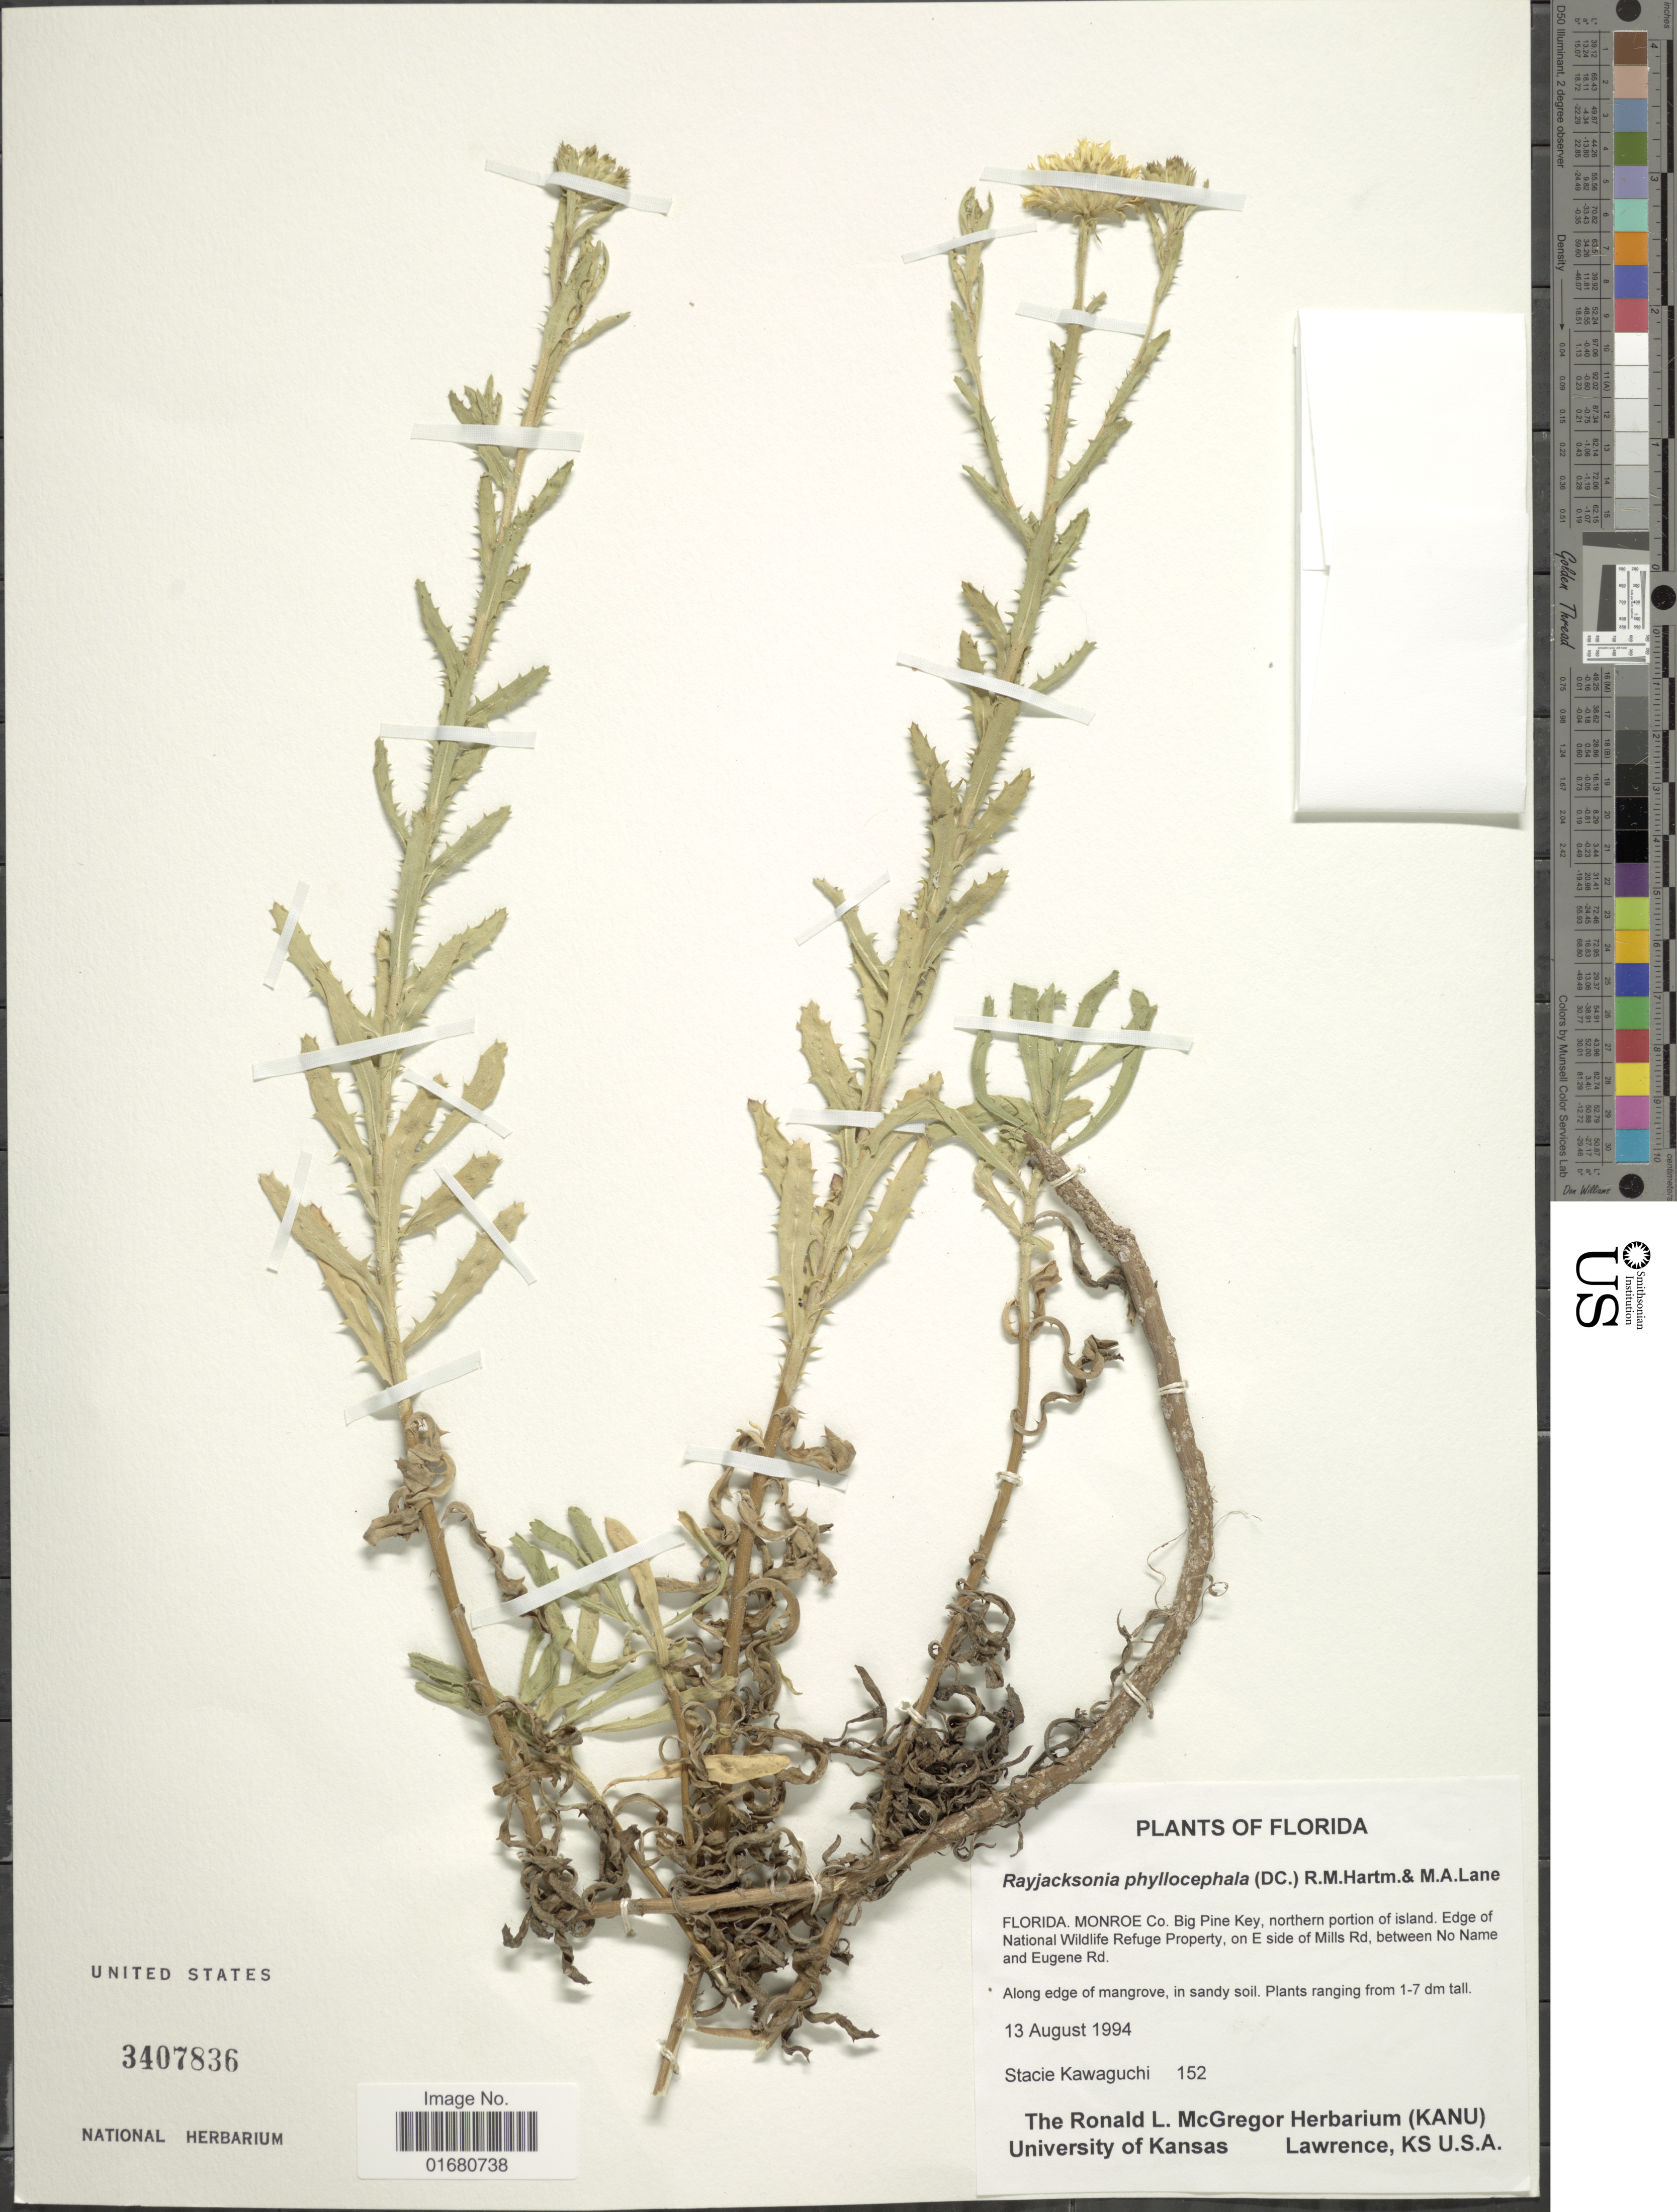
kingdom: Plantae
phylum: Tracheophyta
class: Magnoliopsida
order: Asterales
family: Asteraceae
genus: Rayjacksonia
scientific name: Rayjacksonia phyllocephala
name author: (DC.) R.L. Hartm. & M.A. Lane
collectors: S. Kawaguchi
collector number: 152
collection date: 1994-08-13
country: United States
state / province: Florida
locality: Monroe Co., Big Pine Key, northern portion of Island, Edge of National Wildlife Refuge Property, on E side of Mills Rd, between No Name and Eugeune Rd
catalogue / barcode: US 3407836